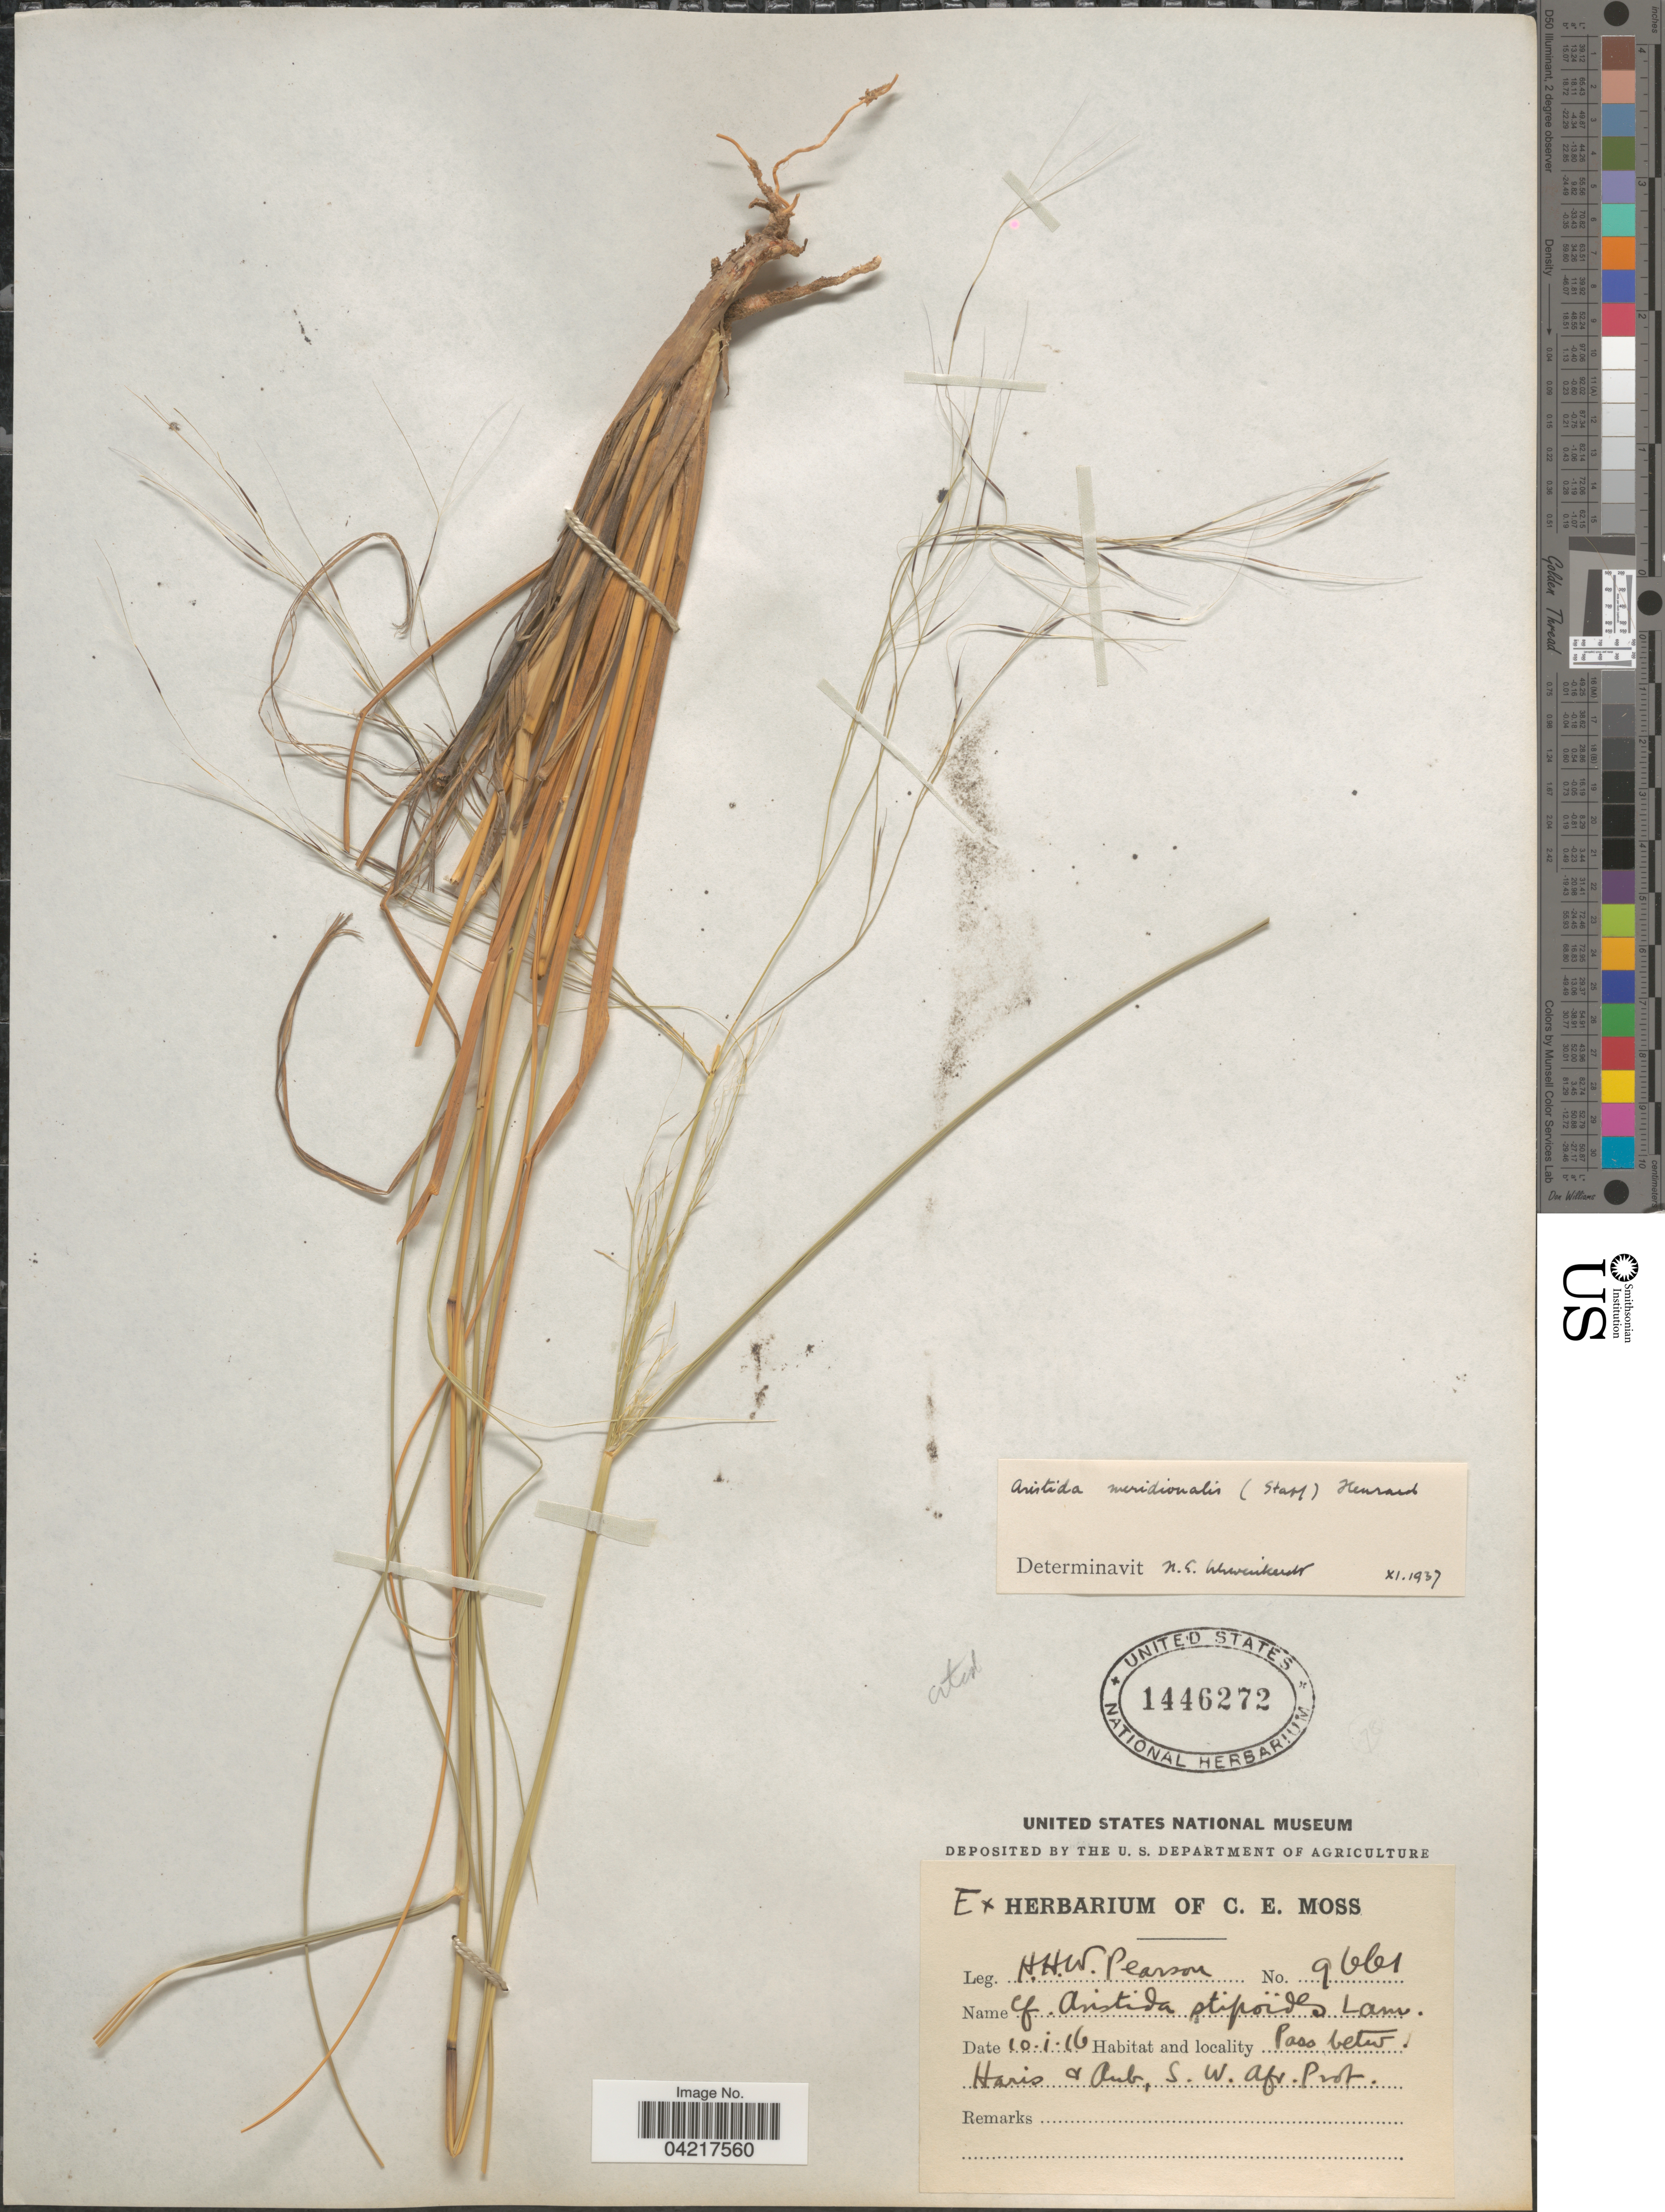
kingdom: Plantae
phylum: Tracheophyta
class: Liliopsida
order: Poales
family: Poaceae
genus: Aristida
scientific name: Aristida meridionalis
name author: Henr.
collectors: H. H. W. Pearson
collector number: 9661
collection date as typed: Transcribed d/m/y: 10/1/16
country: Namibia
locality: Pass betw. Haris & Aub, S. W. Afr. Prov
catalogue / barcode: US 1446272